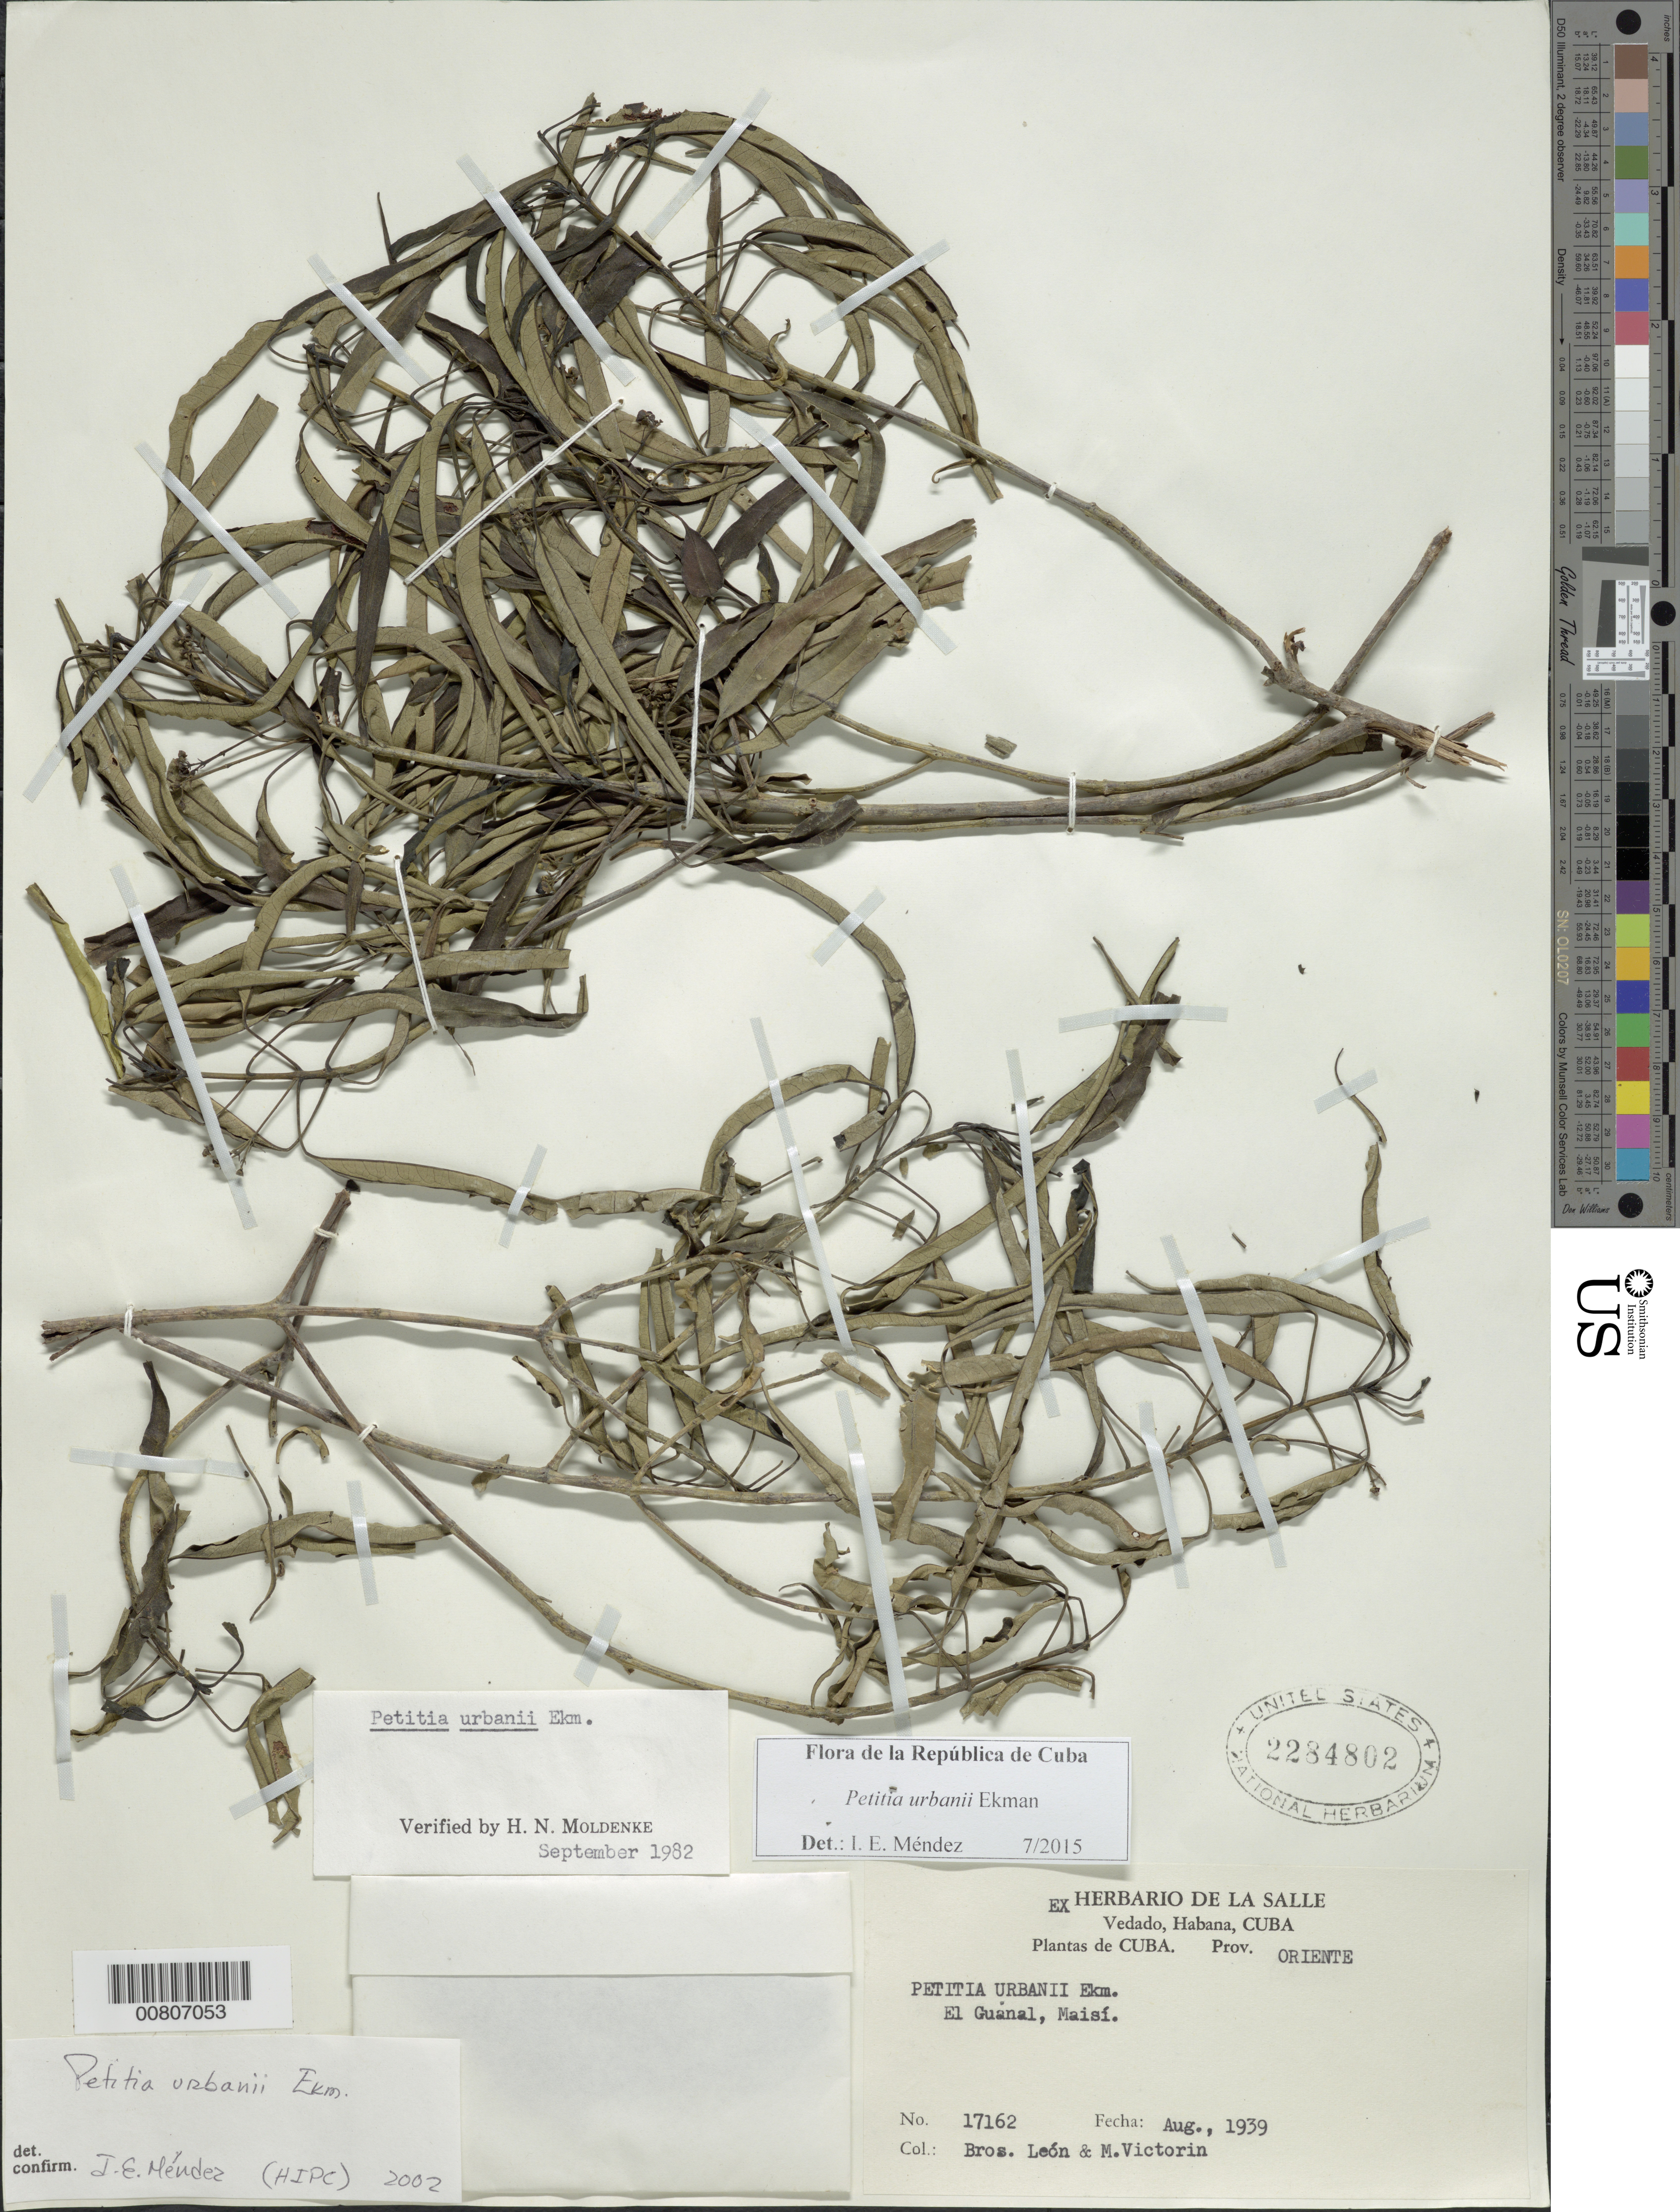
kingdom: Plantae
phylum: Tracheophyta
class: Magnoliopsida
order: Lamiales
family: Lamiaceae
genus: Petitia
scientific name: Petitia urbanii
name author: Ekman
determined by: Méndez, Isidro E., (HIPC)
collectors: Bro. León & F. Victorin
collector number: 17162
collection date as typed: Aug 1939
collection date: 1939-08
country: Cuba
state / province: Oriente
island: Cuba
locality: El Guanal, Maisf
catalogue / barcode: US 2284802